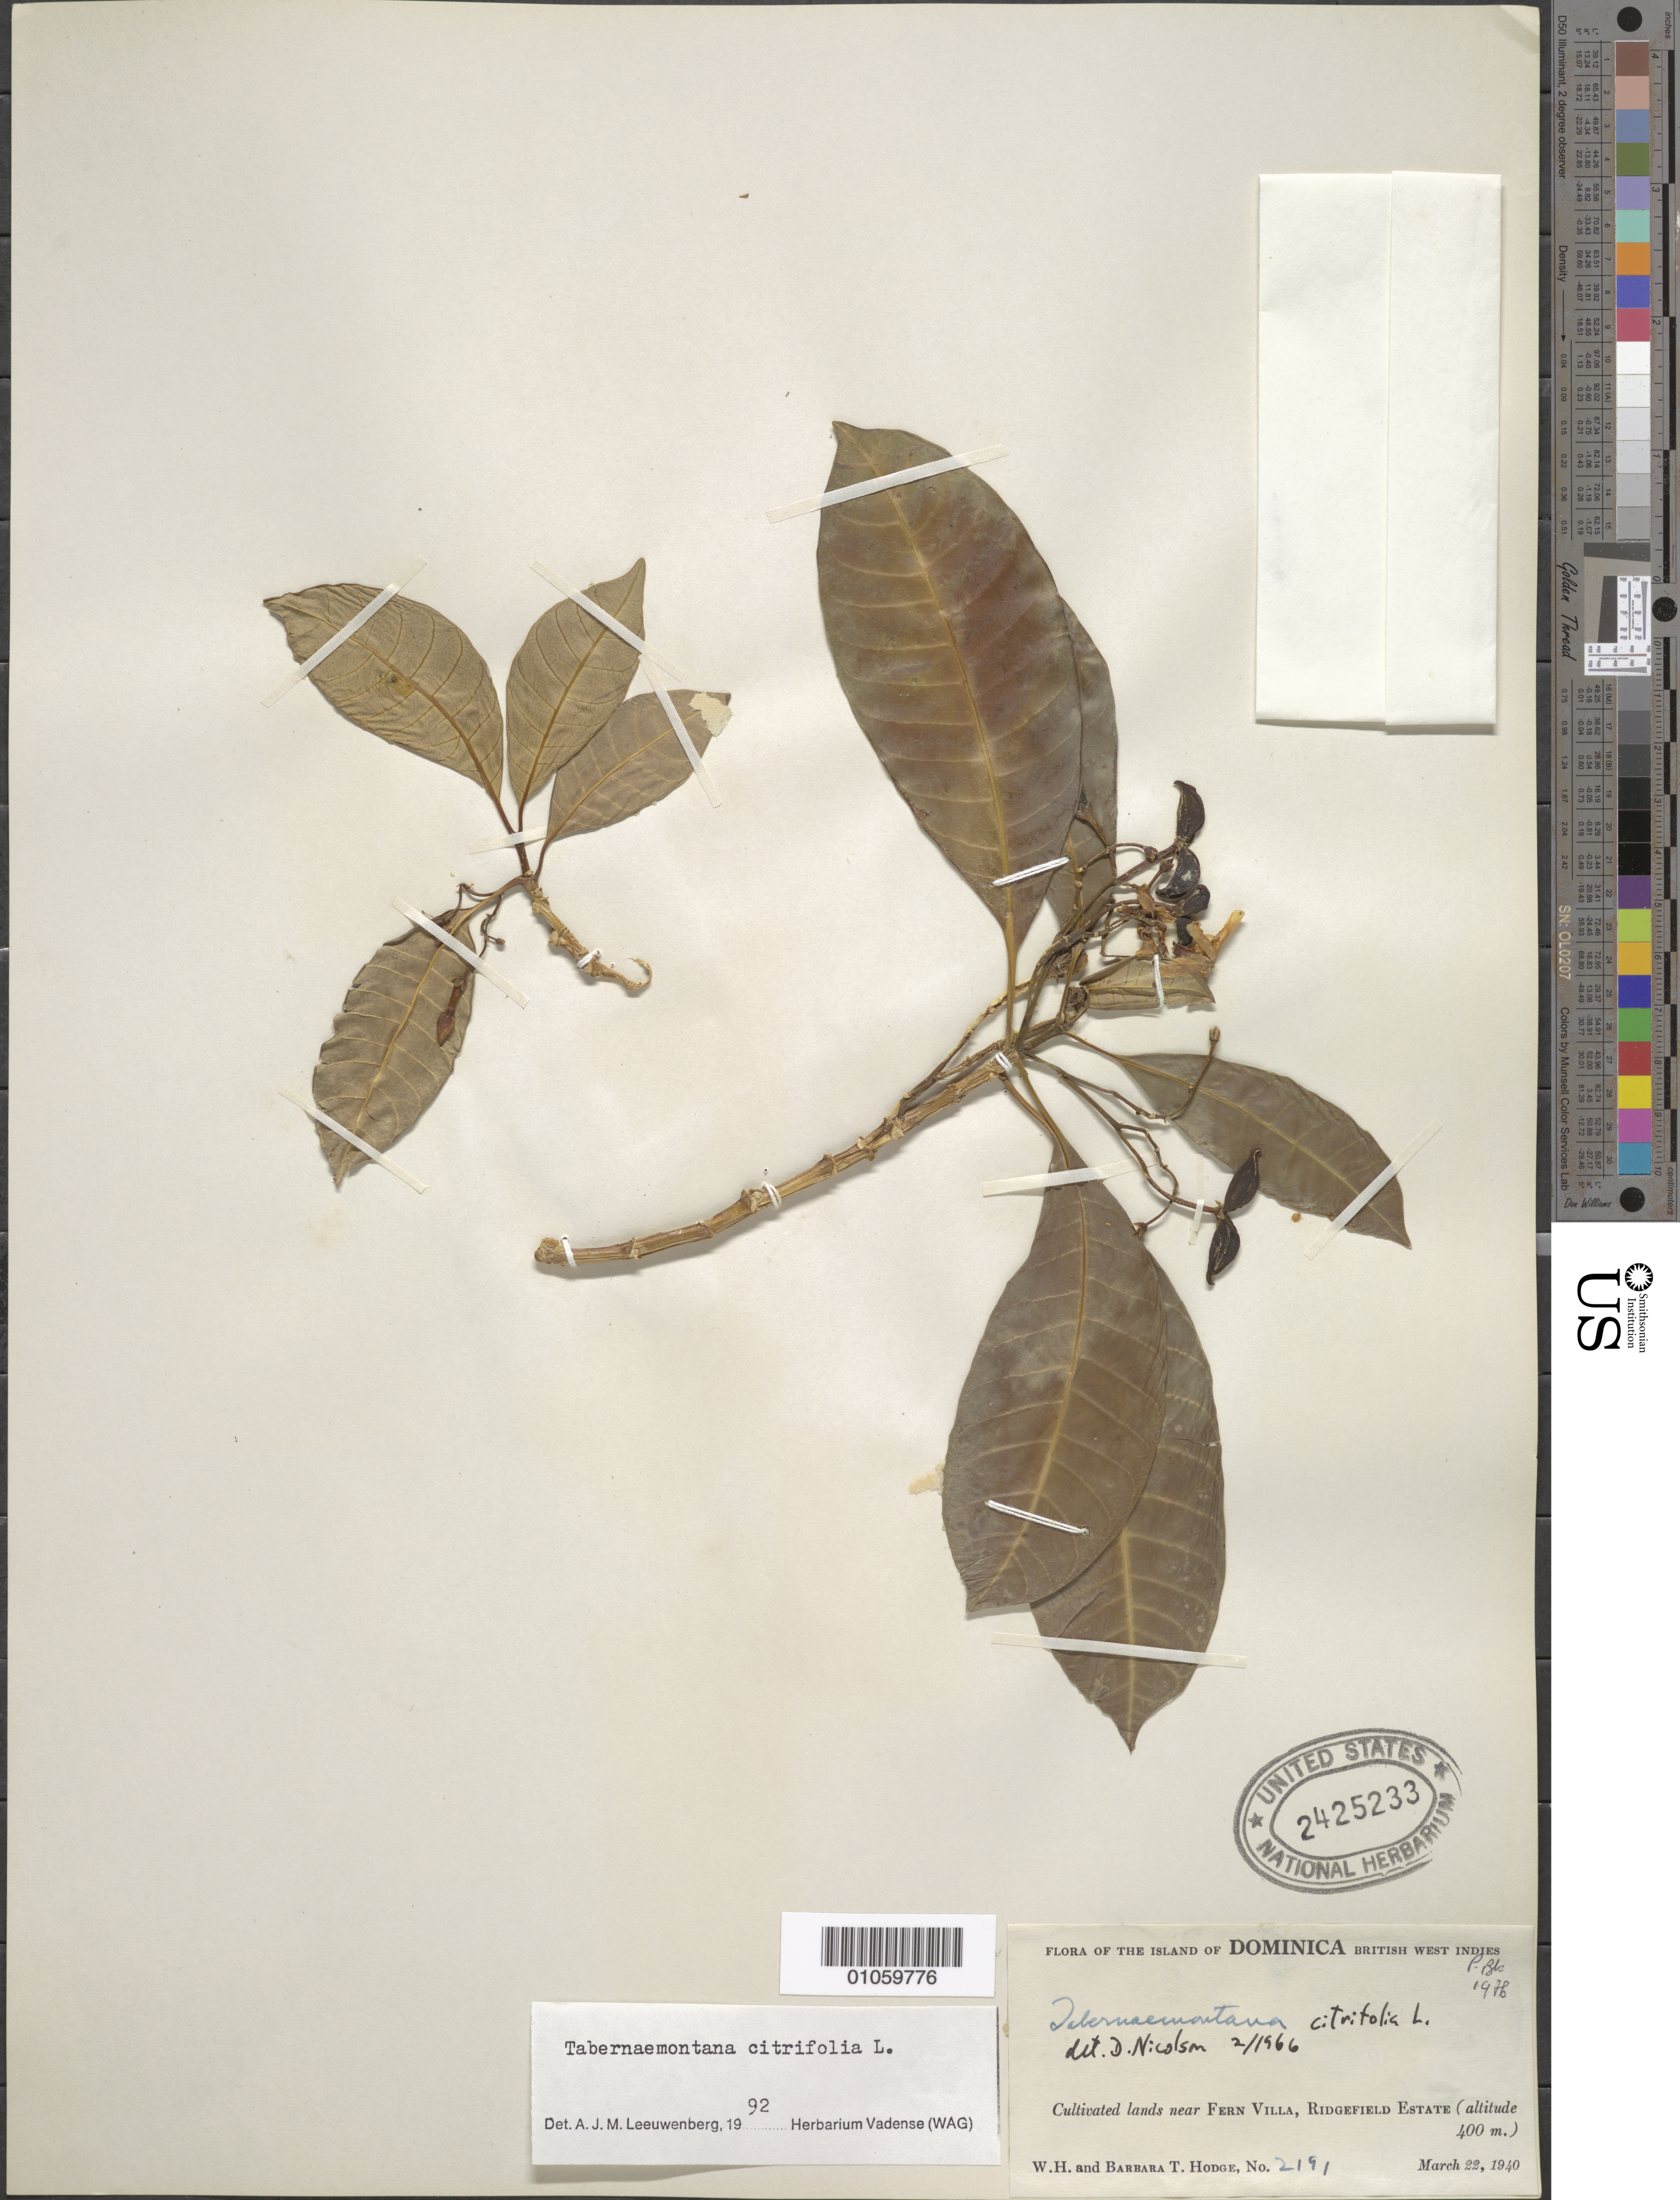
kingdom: Plantae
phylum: Tracheophyta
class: Magnoliopsida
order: Gentianales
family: Apocynaceae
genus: Tabernaemontana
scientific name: Tabernaemontana citrifolia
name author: L.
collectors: W. Hodge & B. Hodge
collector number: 2191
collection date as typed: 22 Mar 1940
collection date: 1940-03-22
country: Dominica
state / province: St. George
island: Dominica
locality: Cultivated lands near Fern Villa, Ridgefield Estate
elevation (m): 400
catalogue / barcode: US 2425233